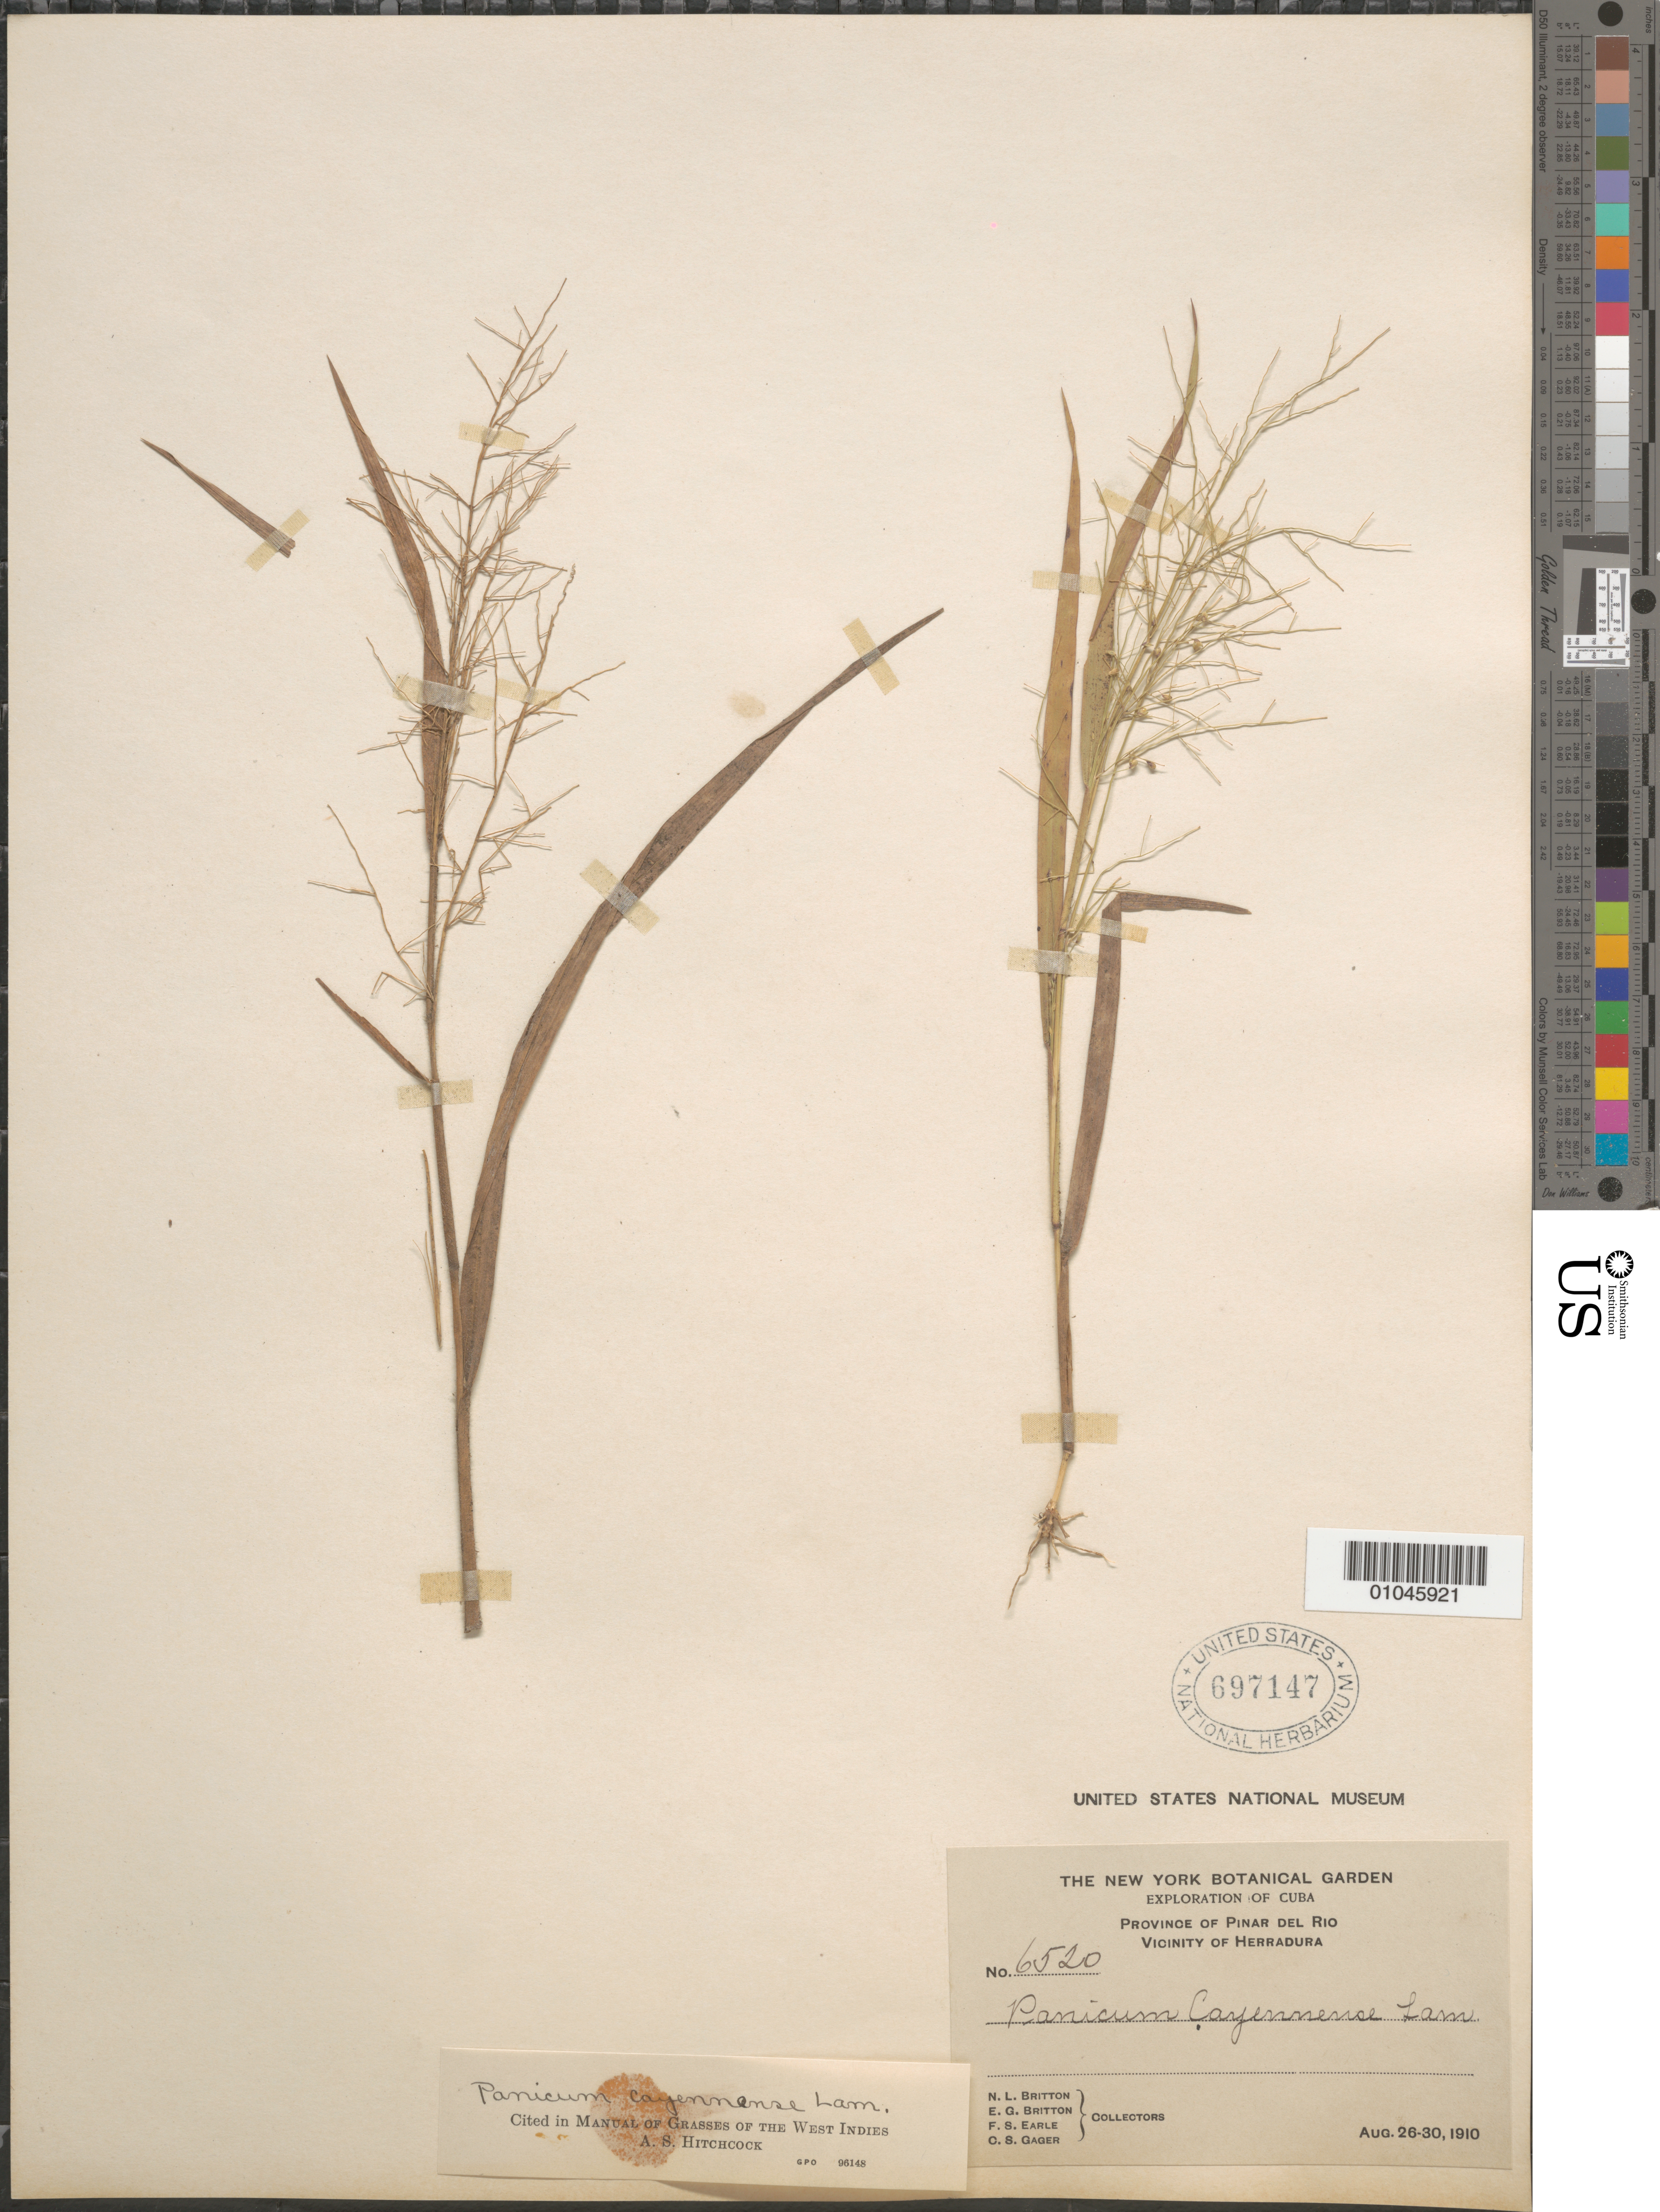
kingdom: Plantae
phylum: Tracheophyta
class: Liliopsida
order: Poales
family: Poaceae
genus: Panicum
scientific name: Panicum cayennense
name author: Lam.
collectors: N. Britton, E. G. Britton, F. S. Earle & C. Gager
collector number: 6520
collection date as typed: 26 Aug 1910 to 30 Aug 1910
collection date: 1910-08-26/1910-08-30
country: Cuba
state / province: Pinar del Rio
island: Cuba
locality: Vicinity of Herradura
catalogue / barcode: US 697147